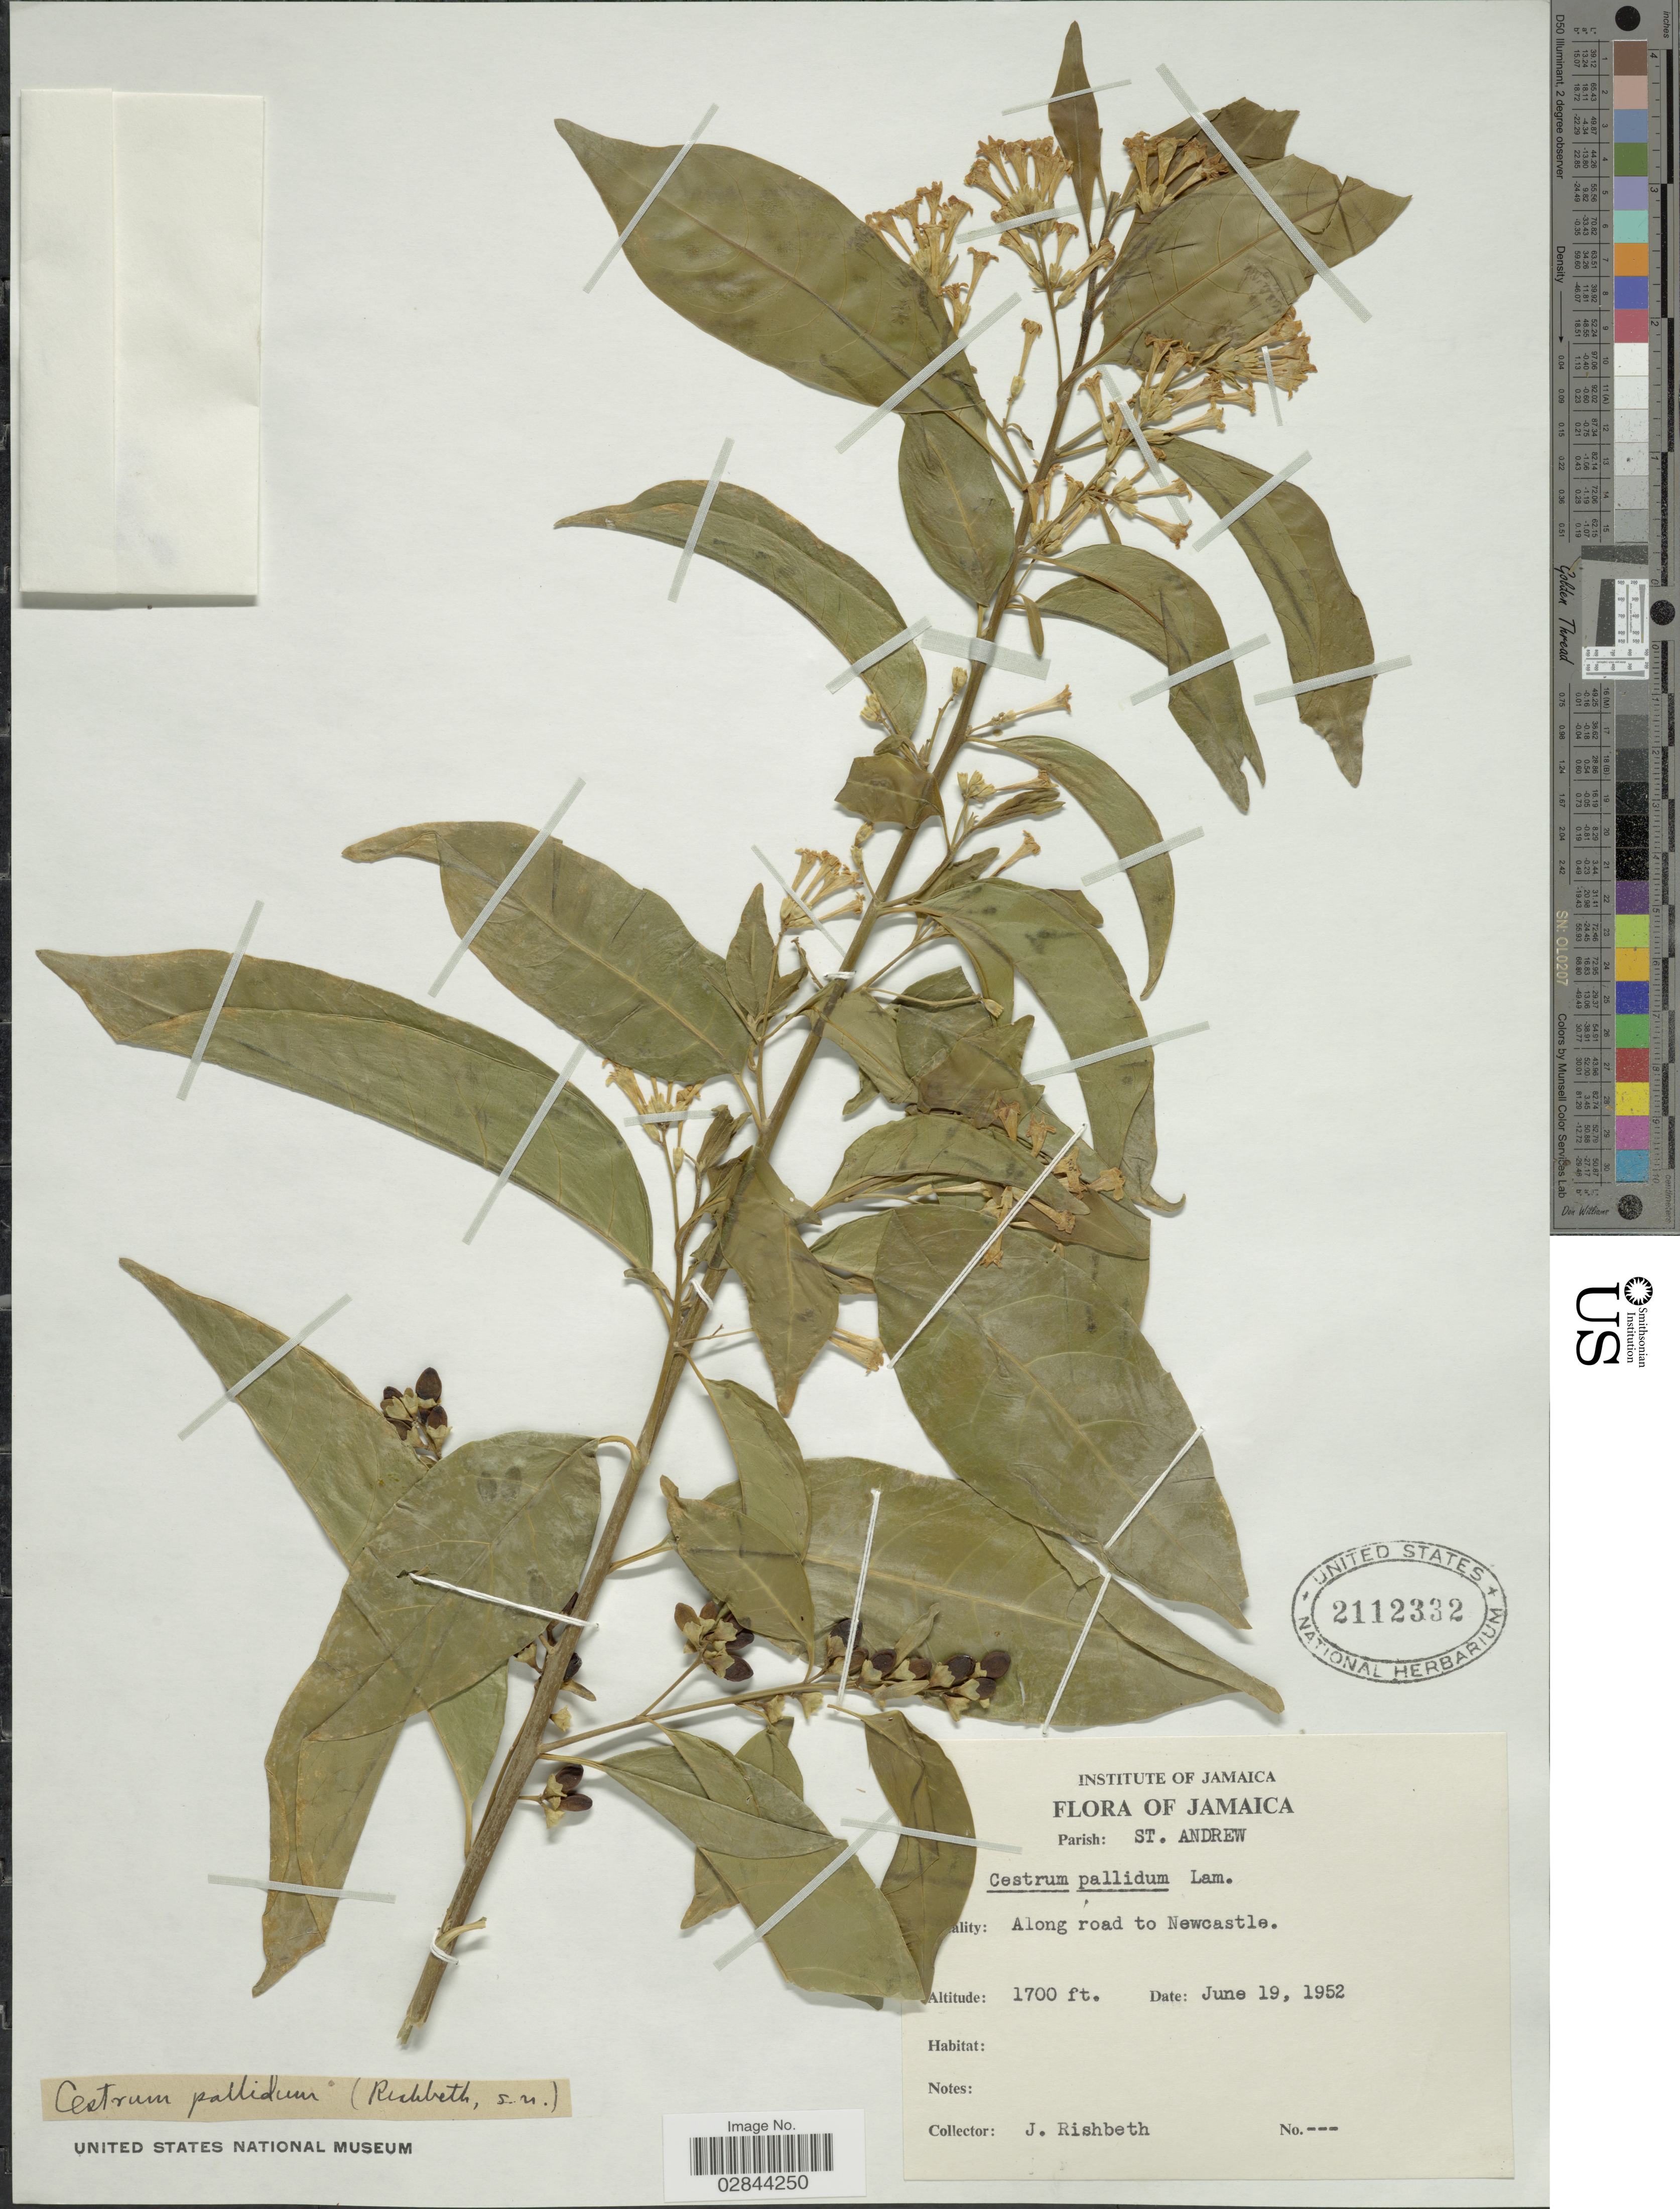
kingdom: Plantae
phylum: Tracheophyta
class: Magnoliopsida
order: Solanales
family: Solanaceae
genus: Cestrum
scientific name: Cestrum diurnum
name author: L.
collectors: J. Rishbeth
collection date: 1952-06-19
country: Jamaica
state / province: Saint Andrew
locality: Parish: St. Andrew, Along road to Newcastle.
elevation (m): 518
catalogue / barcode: US 2112332